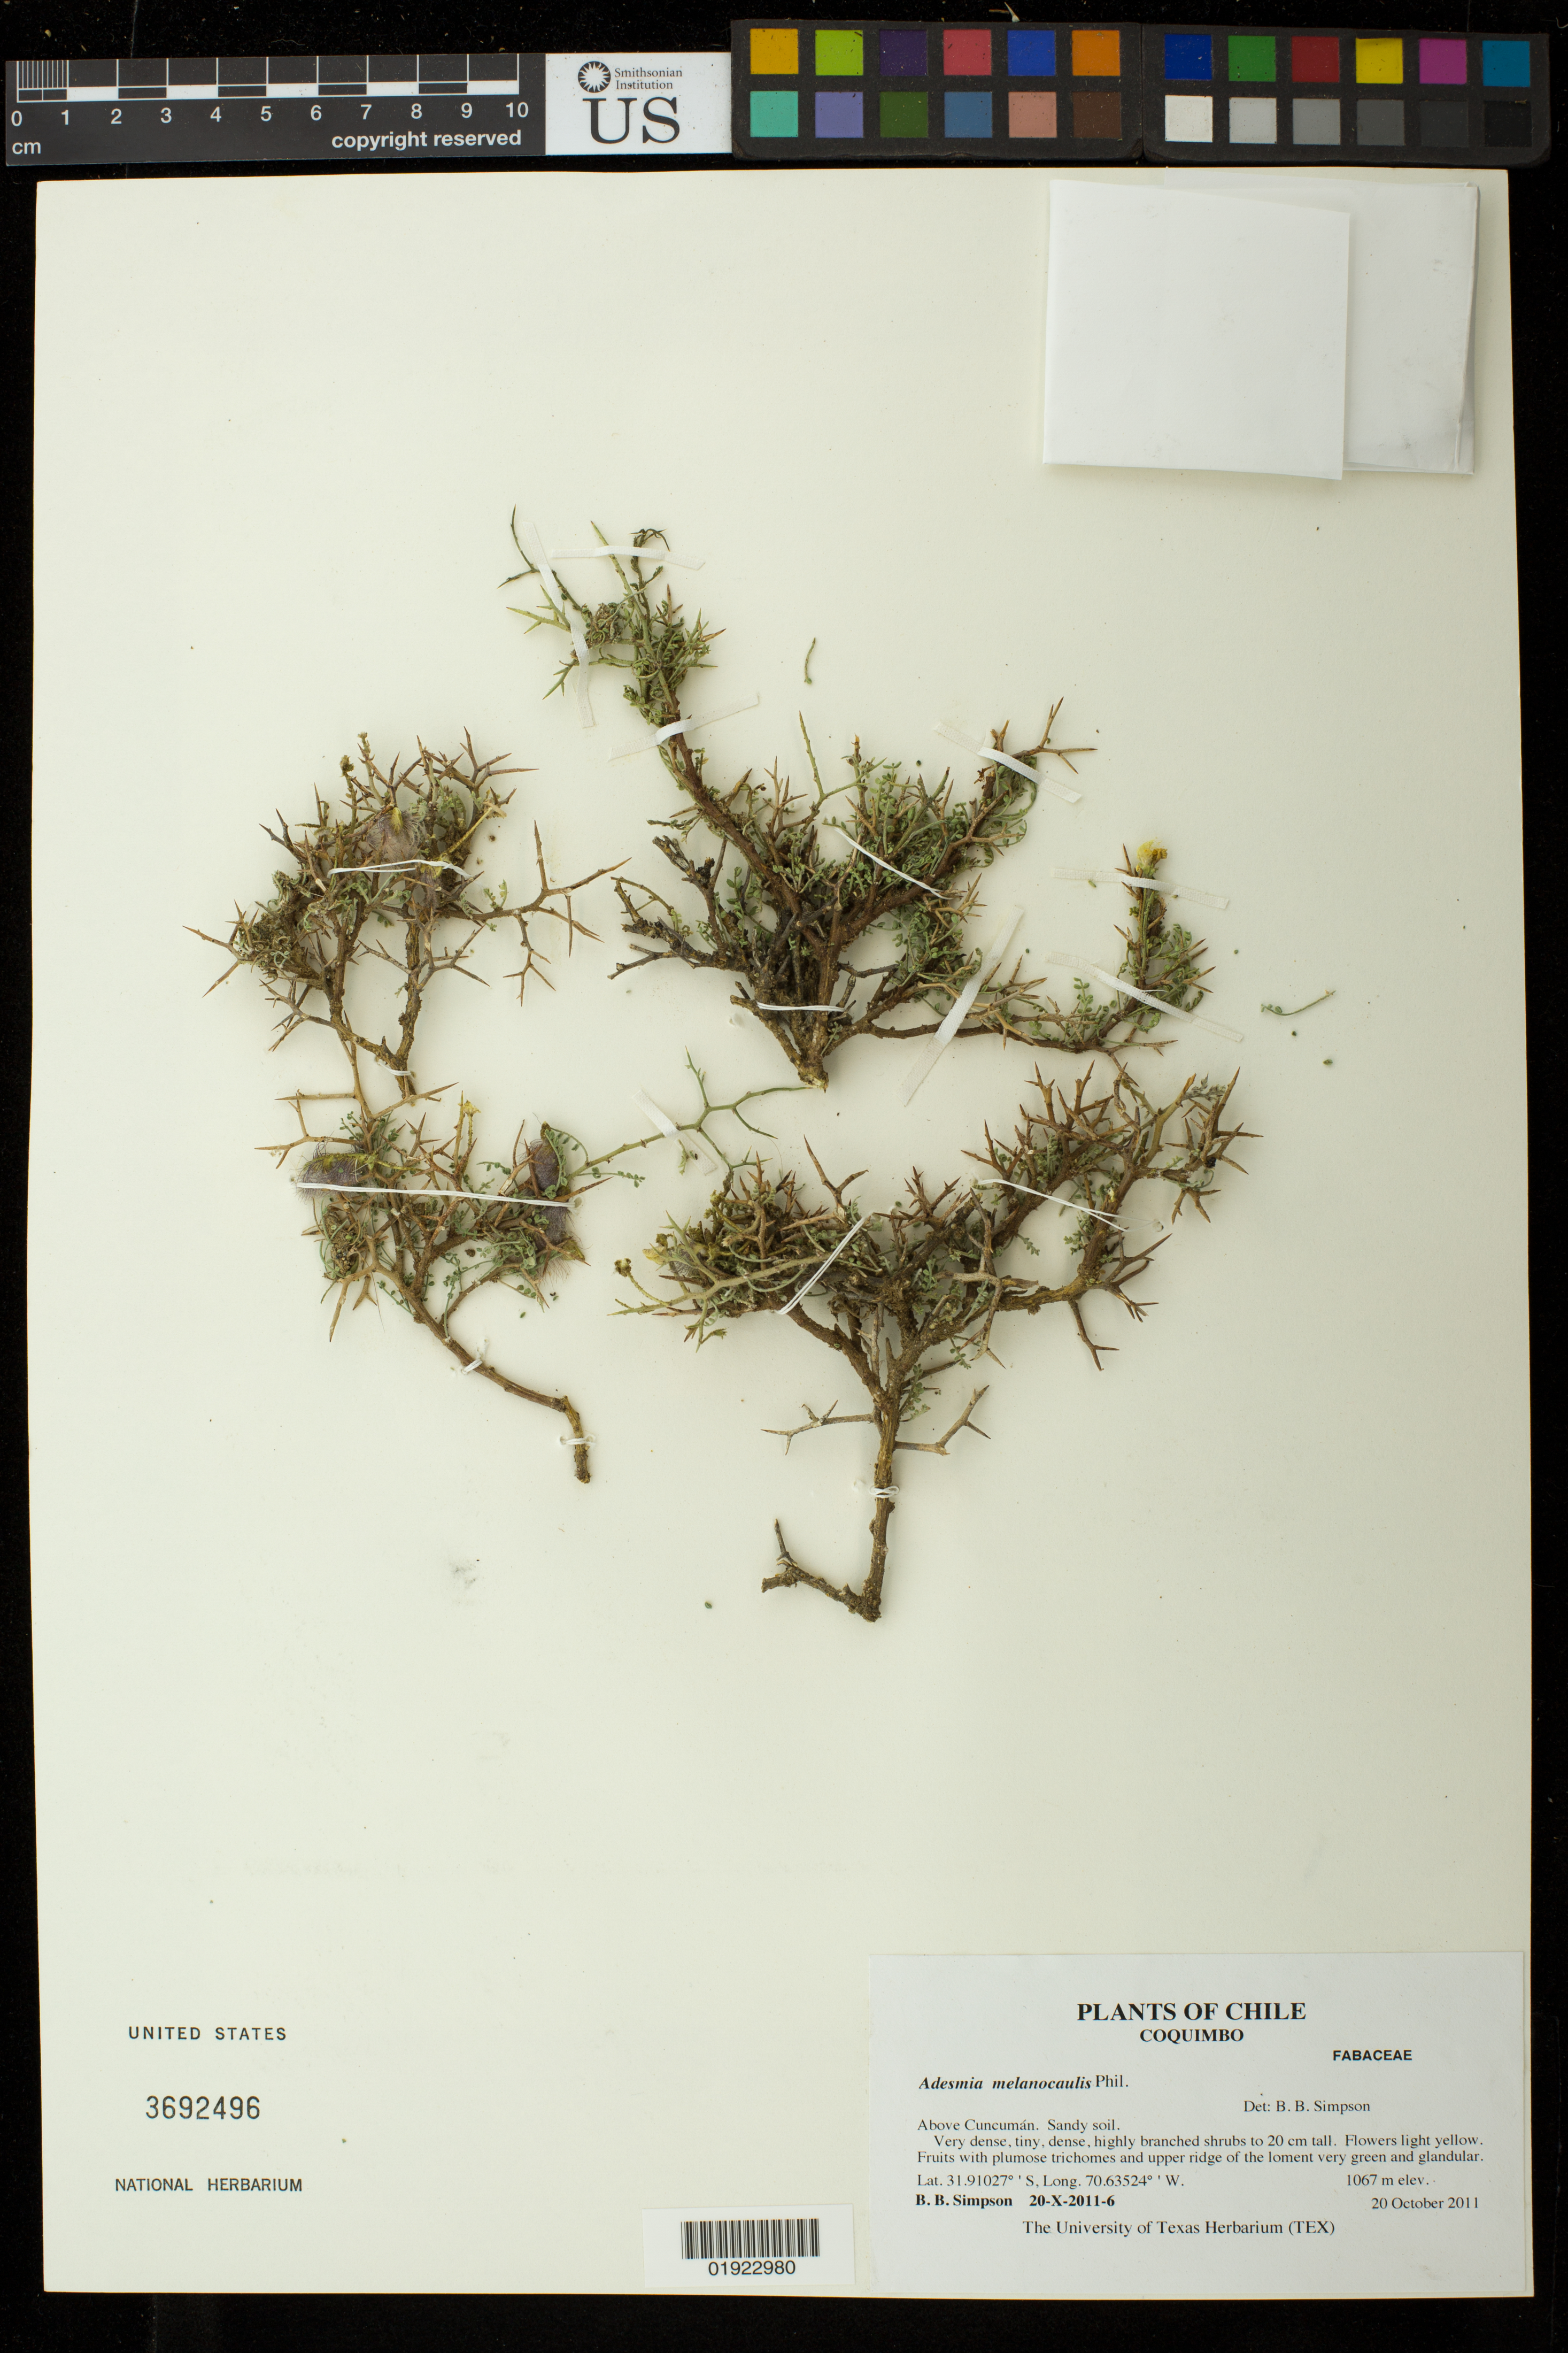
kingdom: Plantae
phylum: Tracheophyta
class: Magnoliopsida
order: Fabales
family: Fabaceae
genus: Adesmia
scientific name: Adesmia melanocaulos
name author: Phil.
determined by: Simpson, B. B.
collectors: B. Simpson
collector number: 20-X-2011-6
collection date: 2011-10-20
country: Chile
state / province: Coquimbo (IV)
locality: Above Cuncuman.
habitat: Sandy soil.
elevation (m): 1067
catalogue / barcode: US 3692496